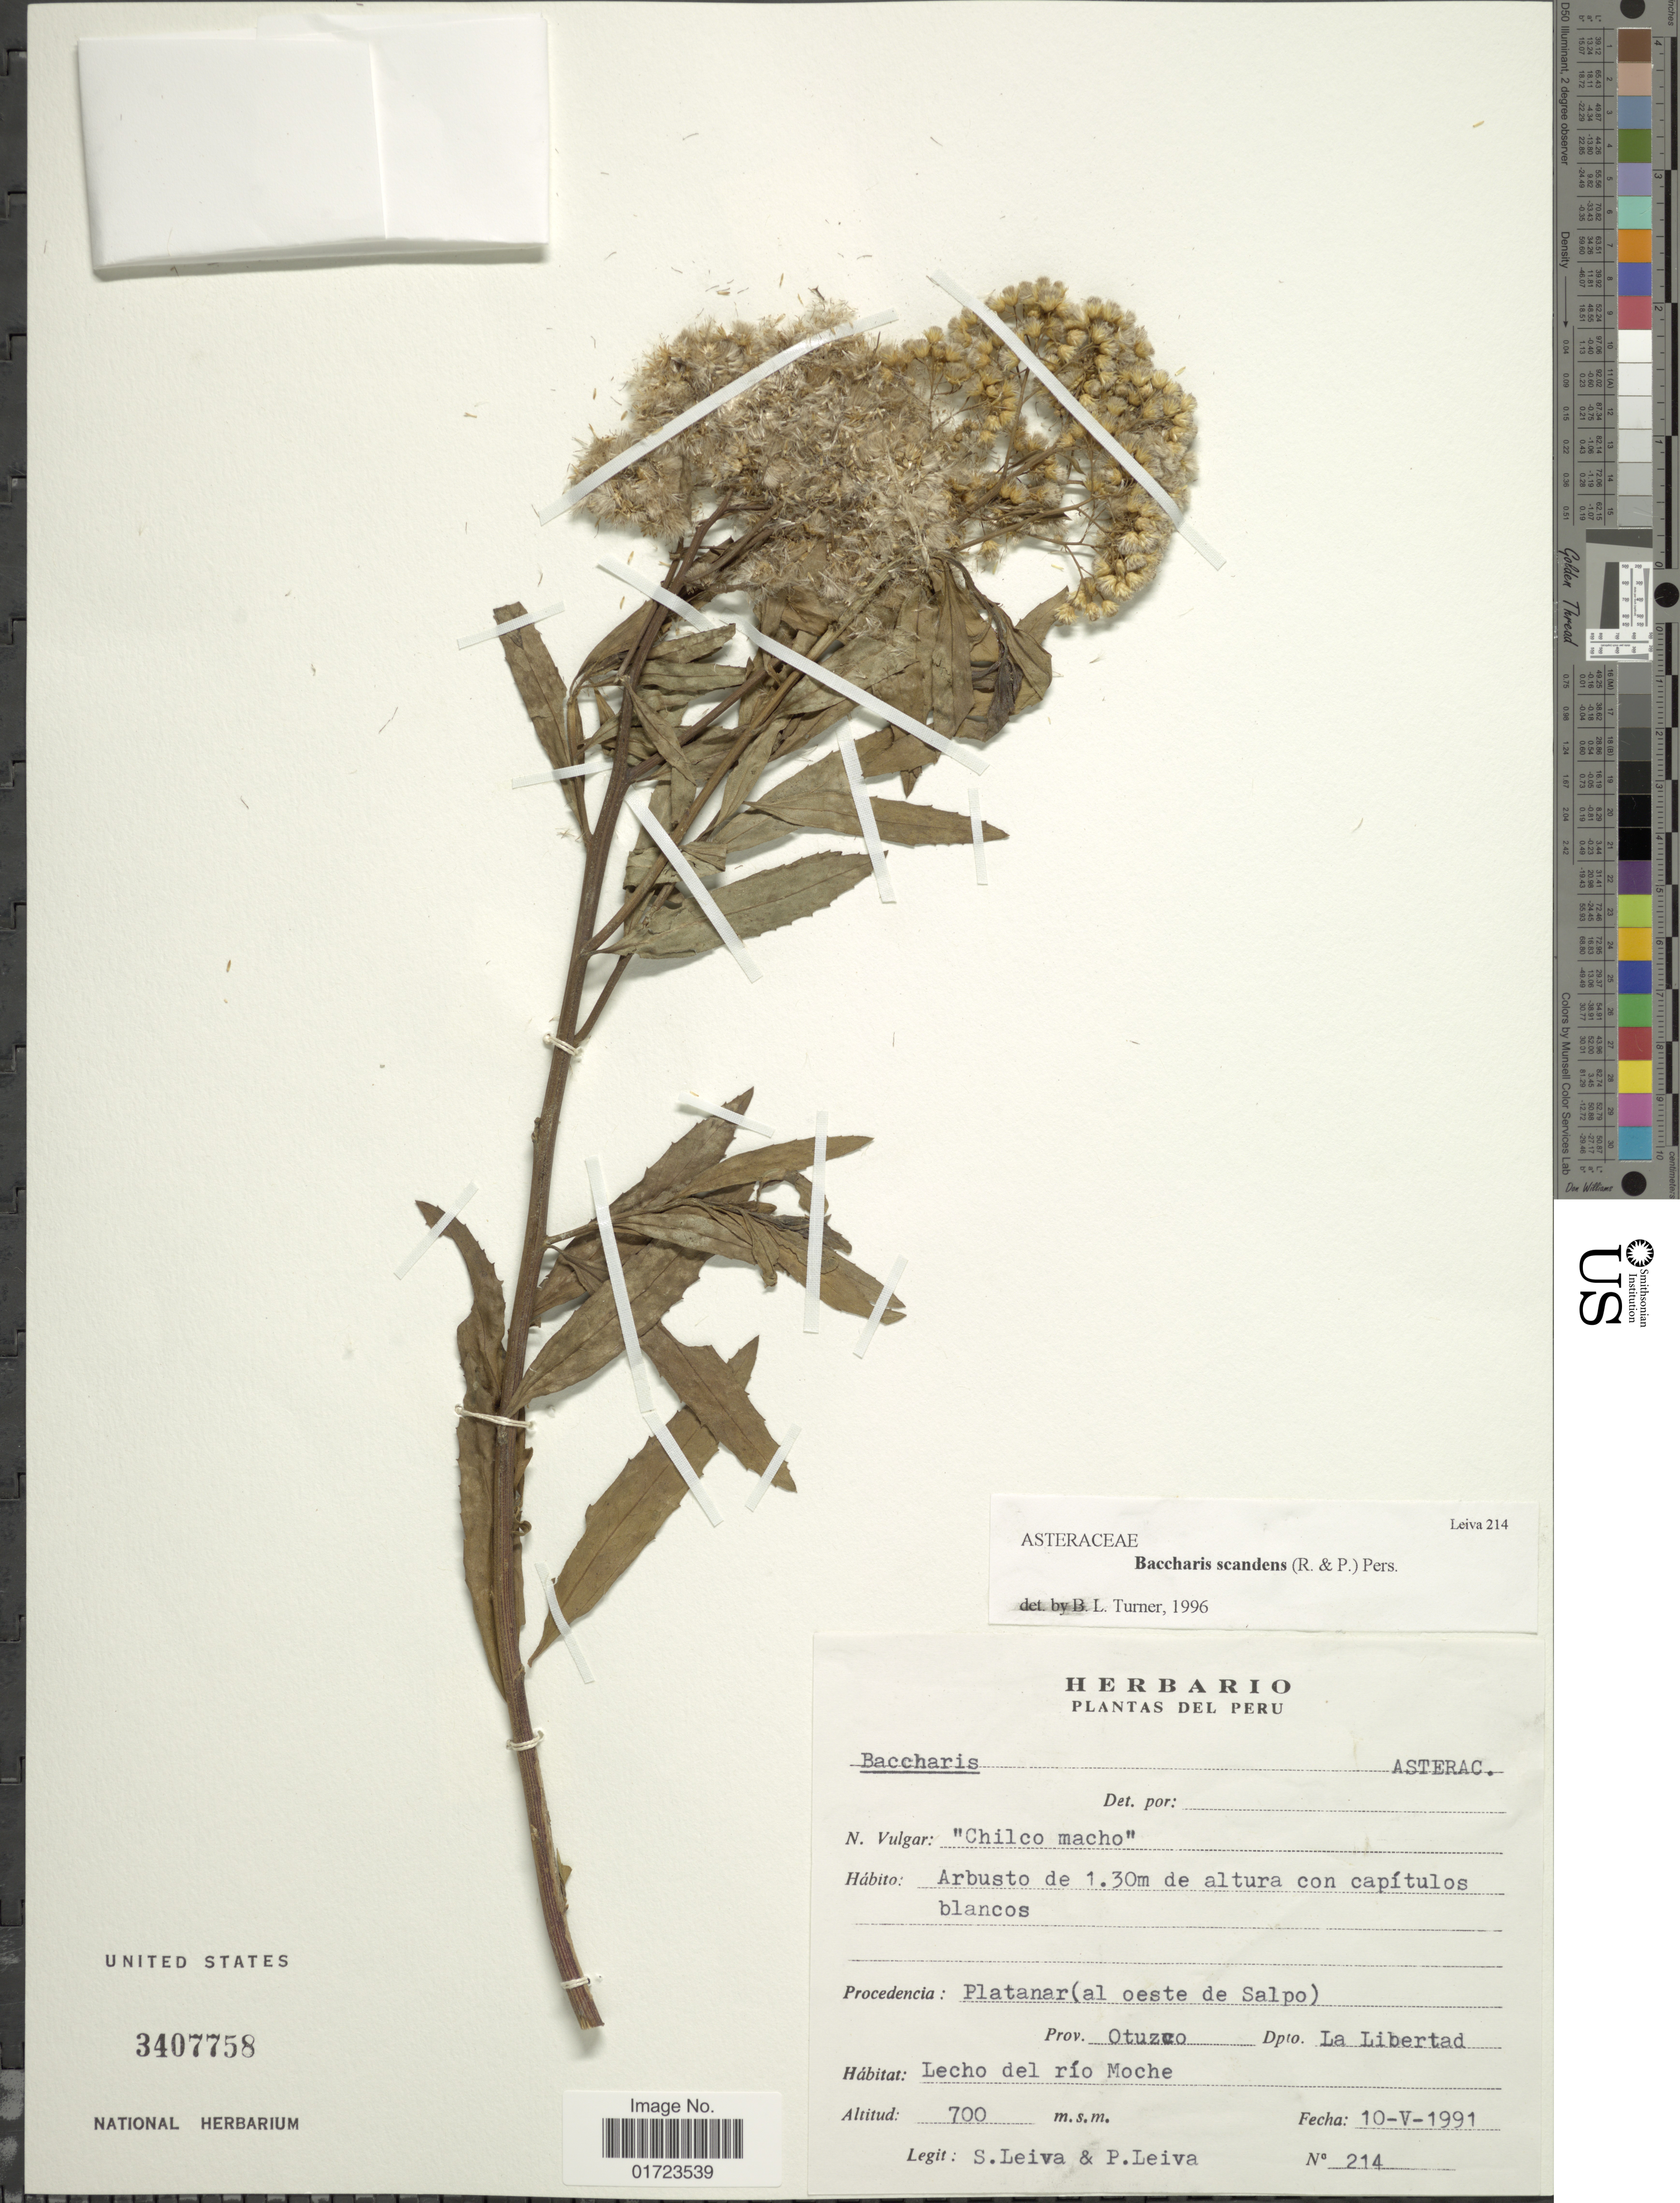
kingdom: Plantae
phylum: Tracheophyta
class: Magnoliopsida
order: Asterales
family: Asteraceae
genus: Baccharis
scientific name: Baccharis scandens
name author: (Ruiz & Pav.) Pers.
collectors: S. Leiva & P. Leiva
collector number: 214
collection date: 1991-05-10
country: Peru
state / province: La Libertad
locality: Platanar (al oest de Salpo). Prov. Otuzco, Dpto. La Libertad.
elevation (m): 700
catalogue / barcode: US 3407758